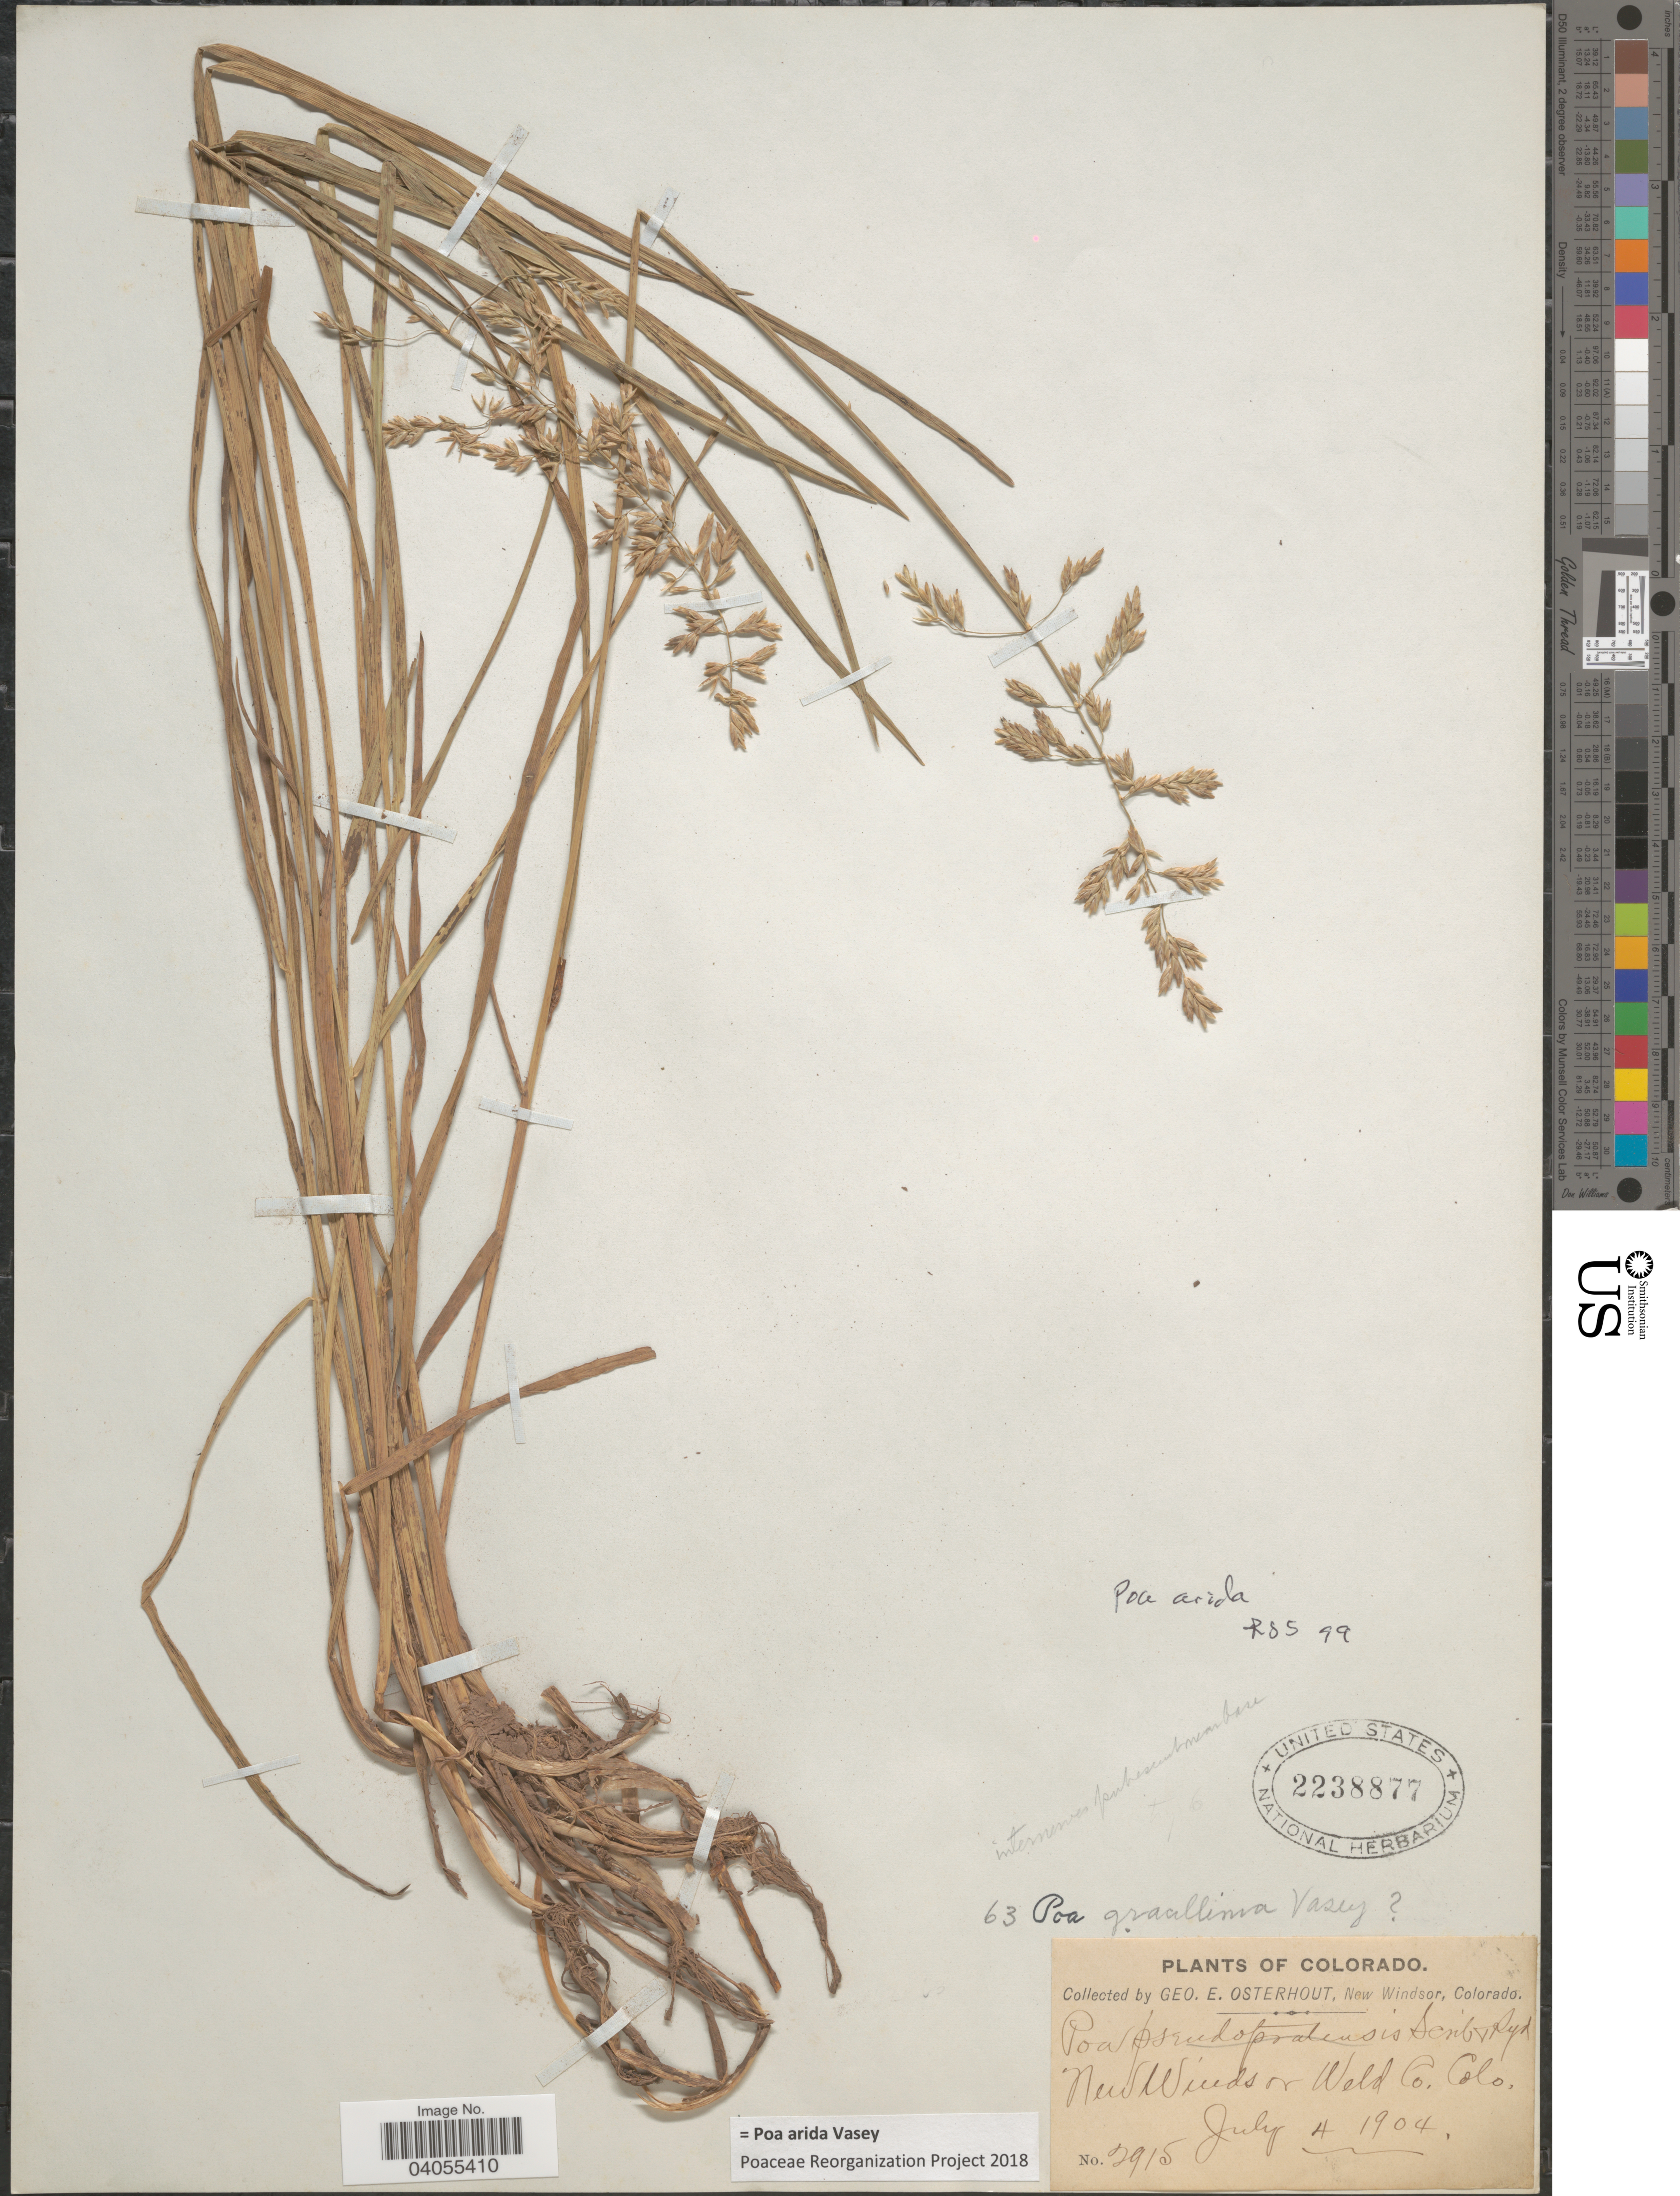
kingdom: Plantae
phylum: Tracheophyta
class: Liliopsida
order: Poales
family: Poaceae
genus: Poa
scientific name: Poa arida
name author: Vasey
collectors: G. Osterhout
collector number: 2915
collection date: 1904-07-04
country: United States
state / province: Colorado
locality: New Windsor, Weld Co.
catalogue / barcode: US 2238877